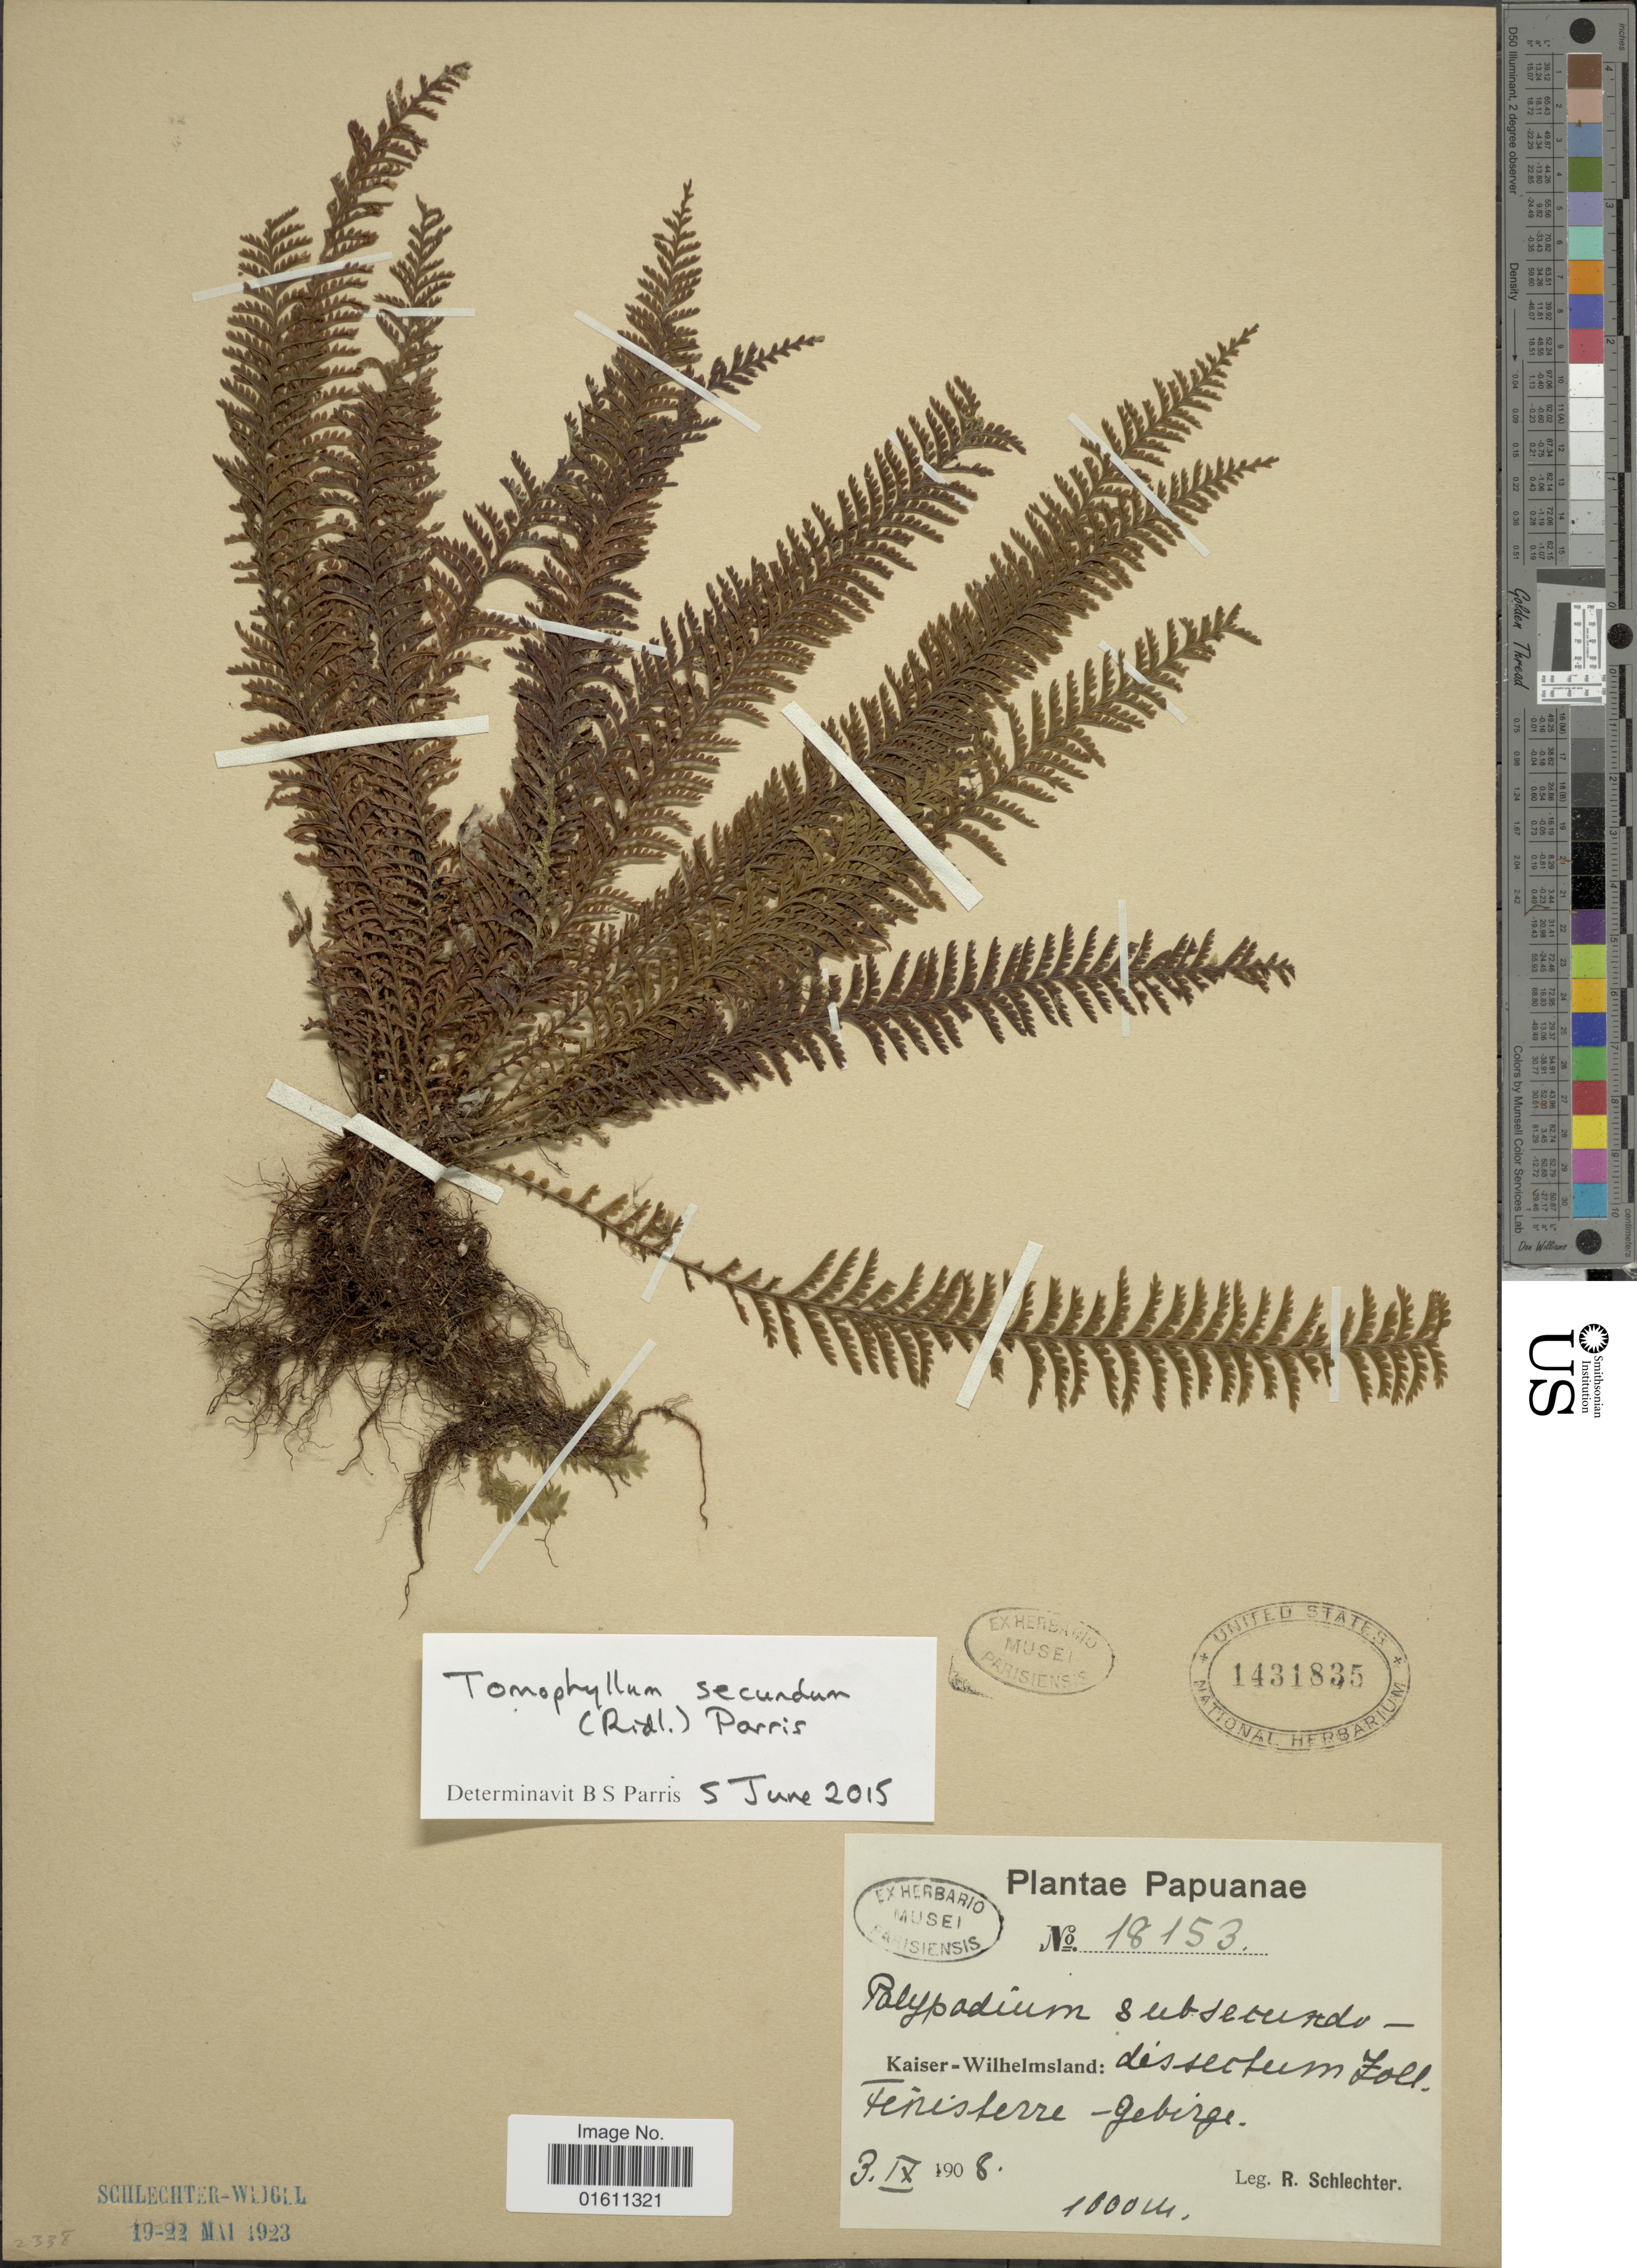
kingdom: Plantae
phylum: Tracheophyta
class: Polypodiopsida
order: Polypodiales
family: Polypodiaceae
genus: Tomophyllum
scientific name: Tomophyllum secundum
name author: (Ridl.) Parris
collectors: F. R. R. Schlechter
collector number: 18153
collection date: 1908-09-03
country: Papua New Guinea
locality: Papuanæ, Kaiser-Wilhelmsland: Finisterre-Gebirge.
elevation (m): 1000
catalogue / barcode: US 1431835